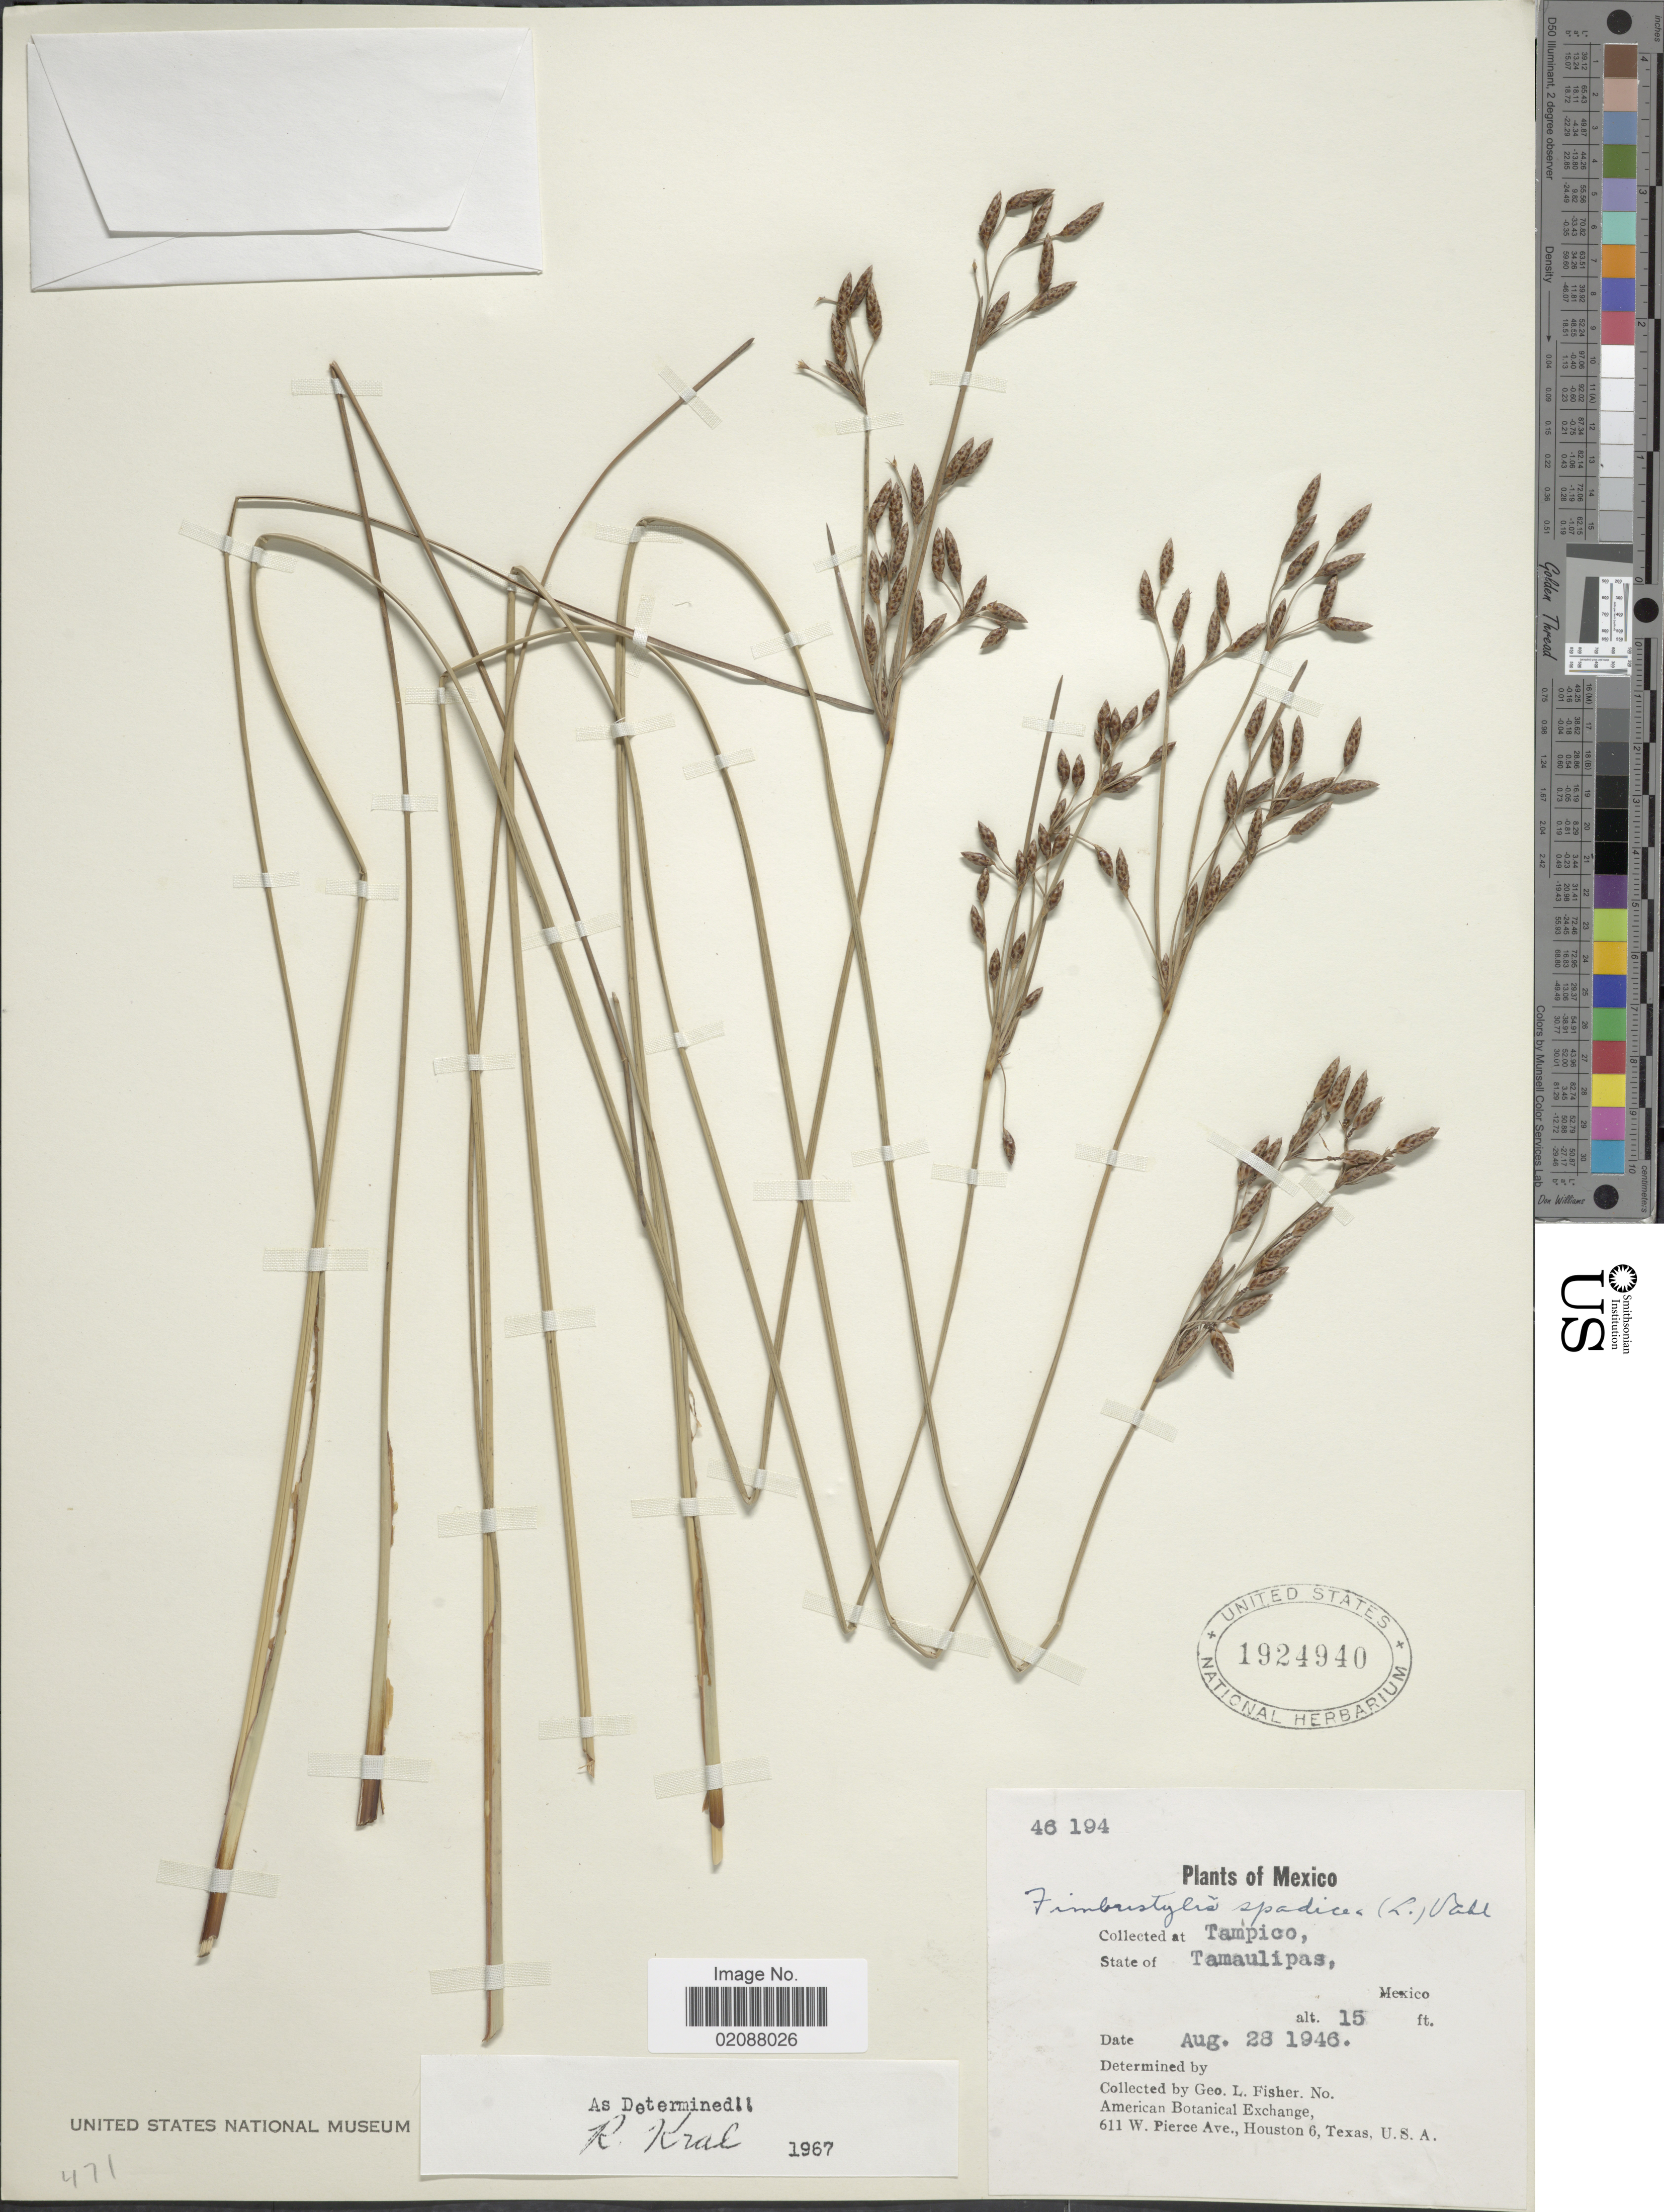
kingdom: Plantae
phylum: Tracheophyta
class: Liliopsida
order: Poales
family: Cyperaceae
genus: Fimbristylis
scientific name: Fimbristylis spadicea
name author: (L.) Vahl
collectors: G. L. Fisher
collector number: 46194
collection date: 1946-08-28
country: Mexico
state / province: Tamaulipas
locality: Tampico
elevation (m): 5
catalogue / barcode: US 1924940